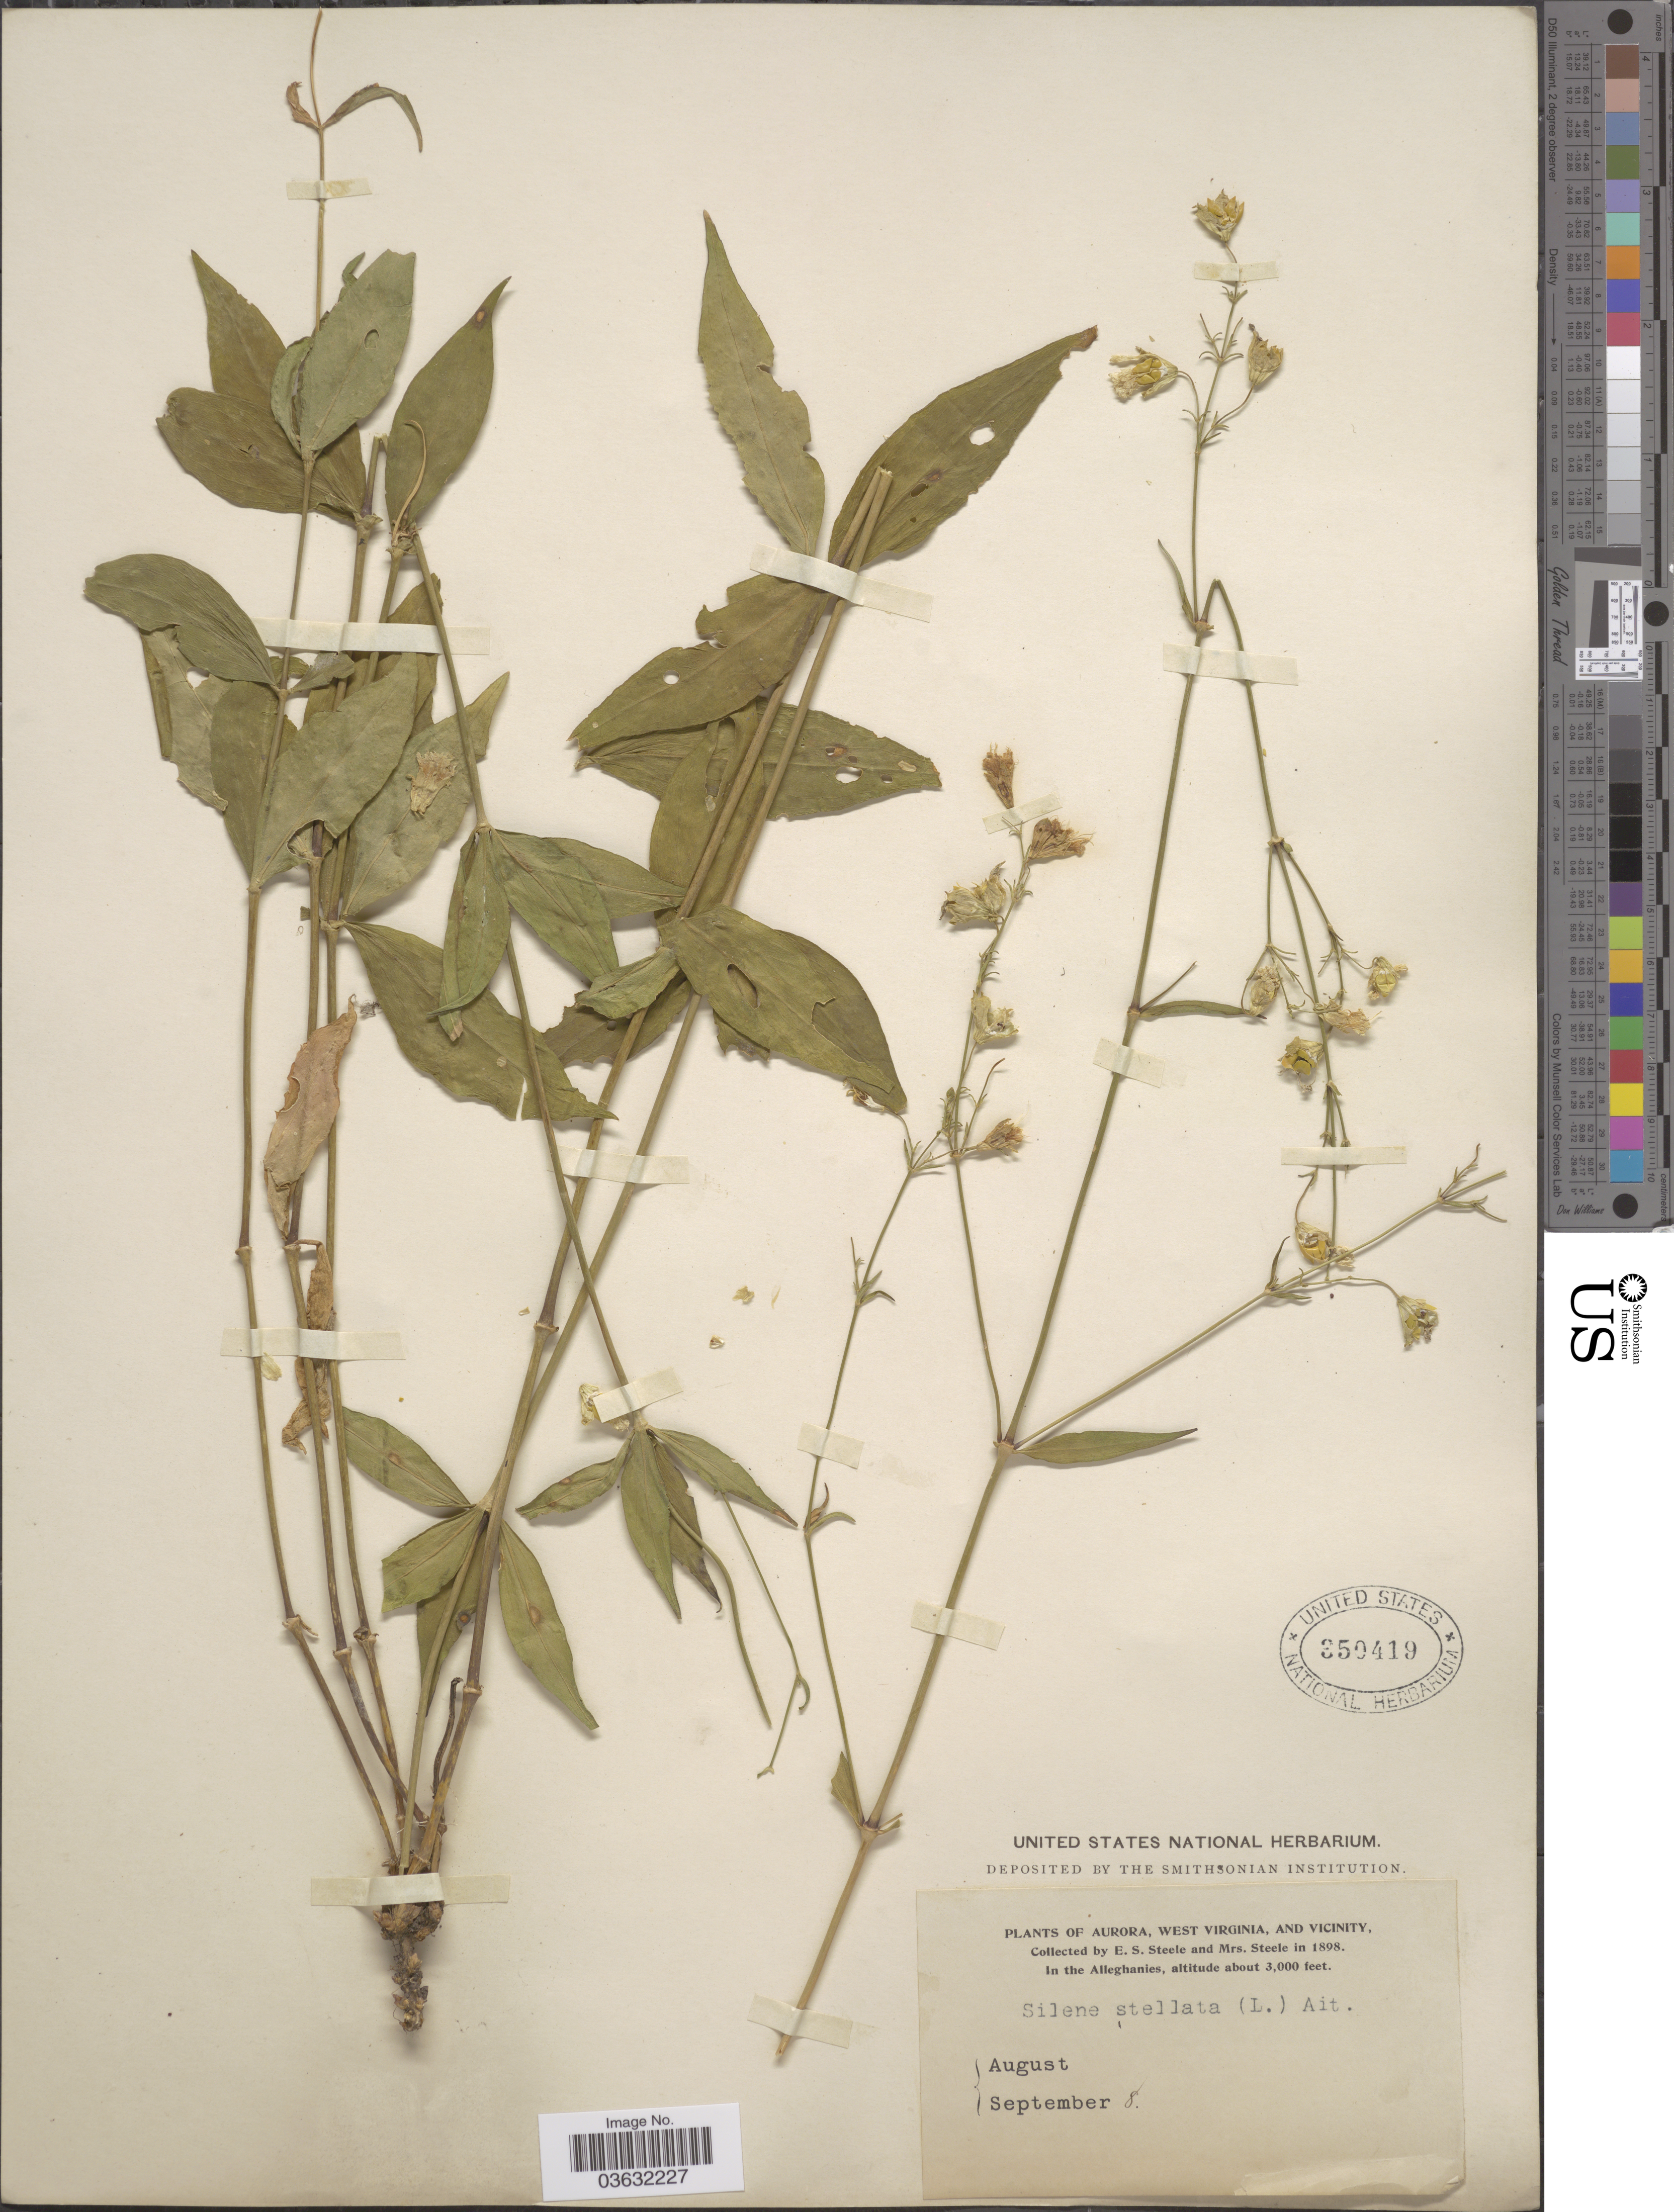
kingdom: Plantae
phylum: Tracheophyta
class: Magnoliopsida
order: Caryophyllales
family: Caryophyllaceae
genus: Silene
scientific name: Silene stellata var. stellata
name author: (L.) Coyte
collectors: E. Steele & Mrs. E. S. Steele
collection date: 1898-09-08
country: United States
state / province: West Virginia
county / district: Preston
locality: Aurora, and vicinity. In the Alleghanies.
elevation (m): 914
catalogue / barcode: US 350419